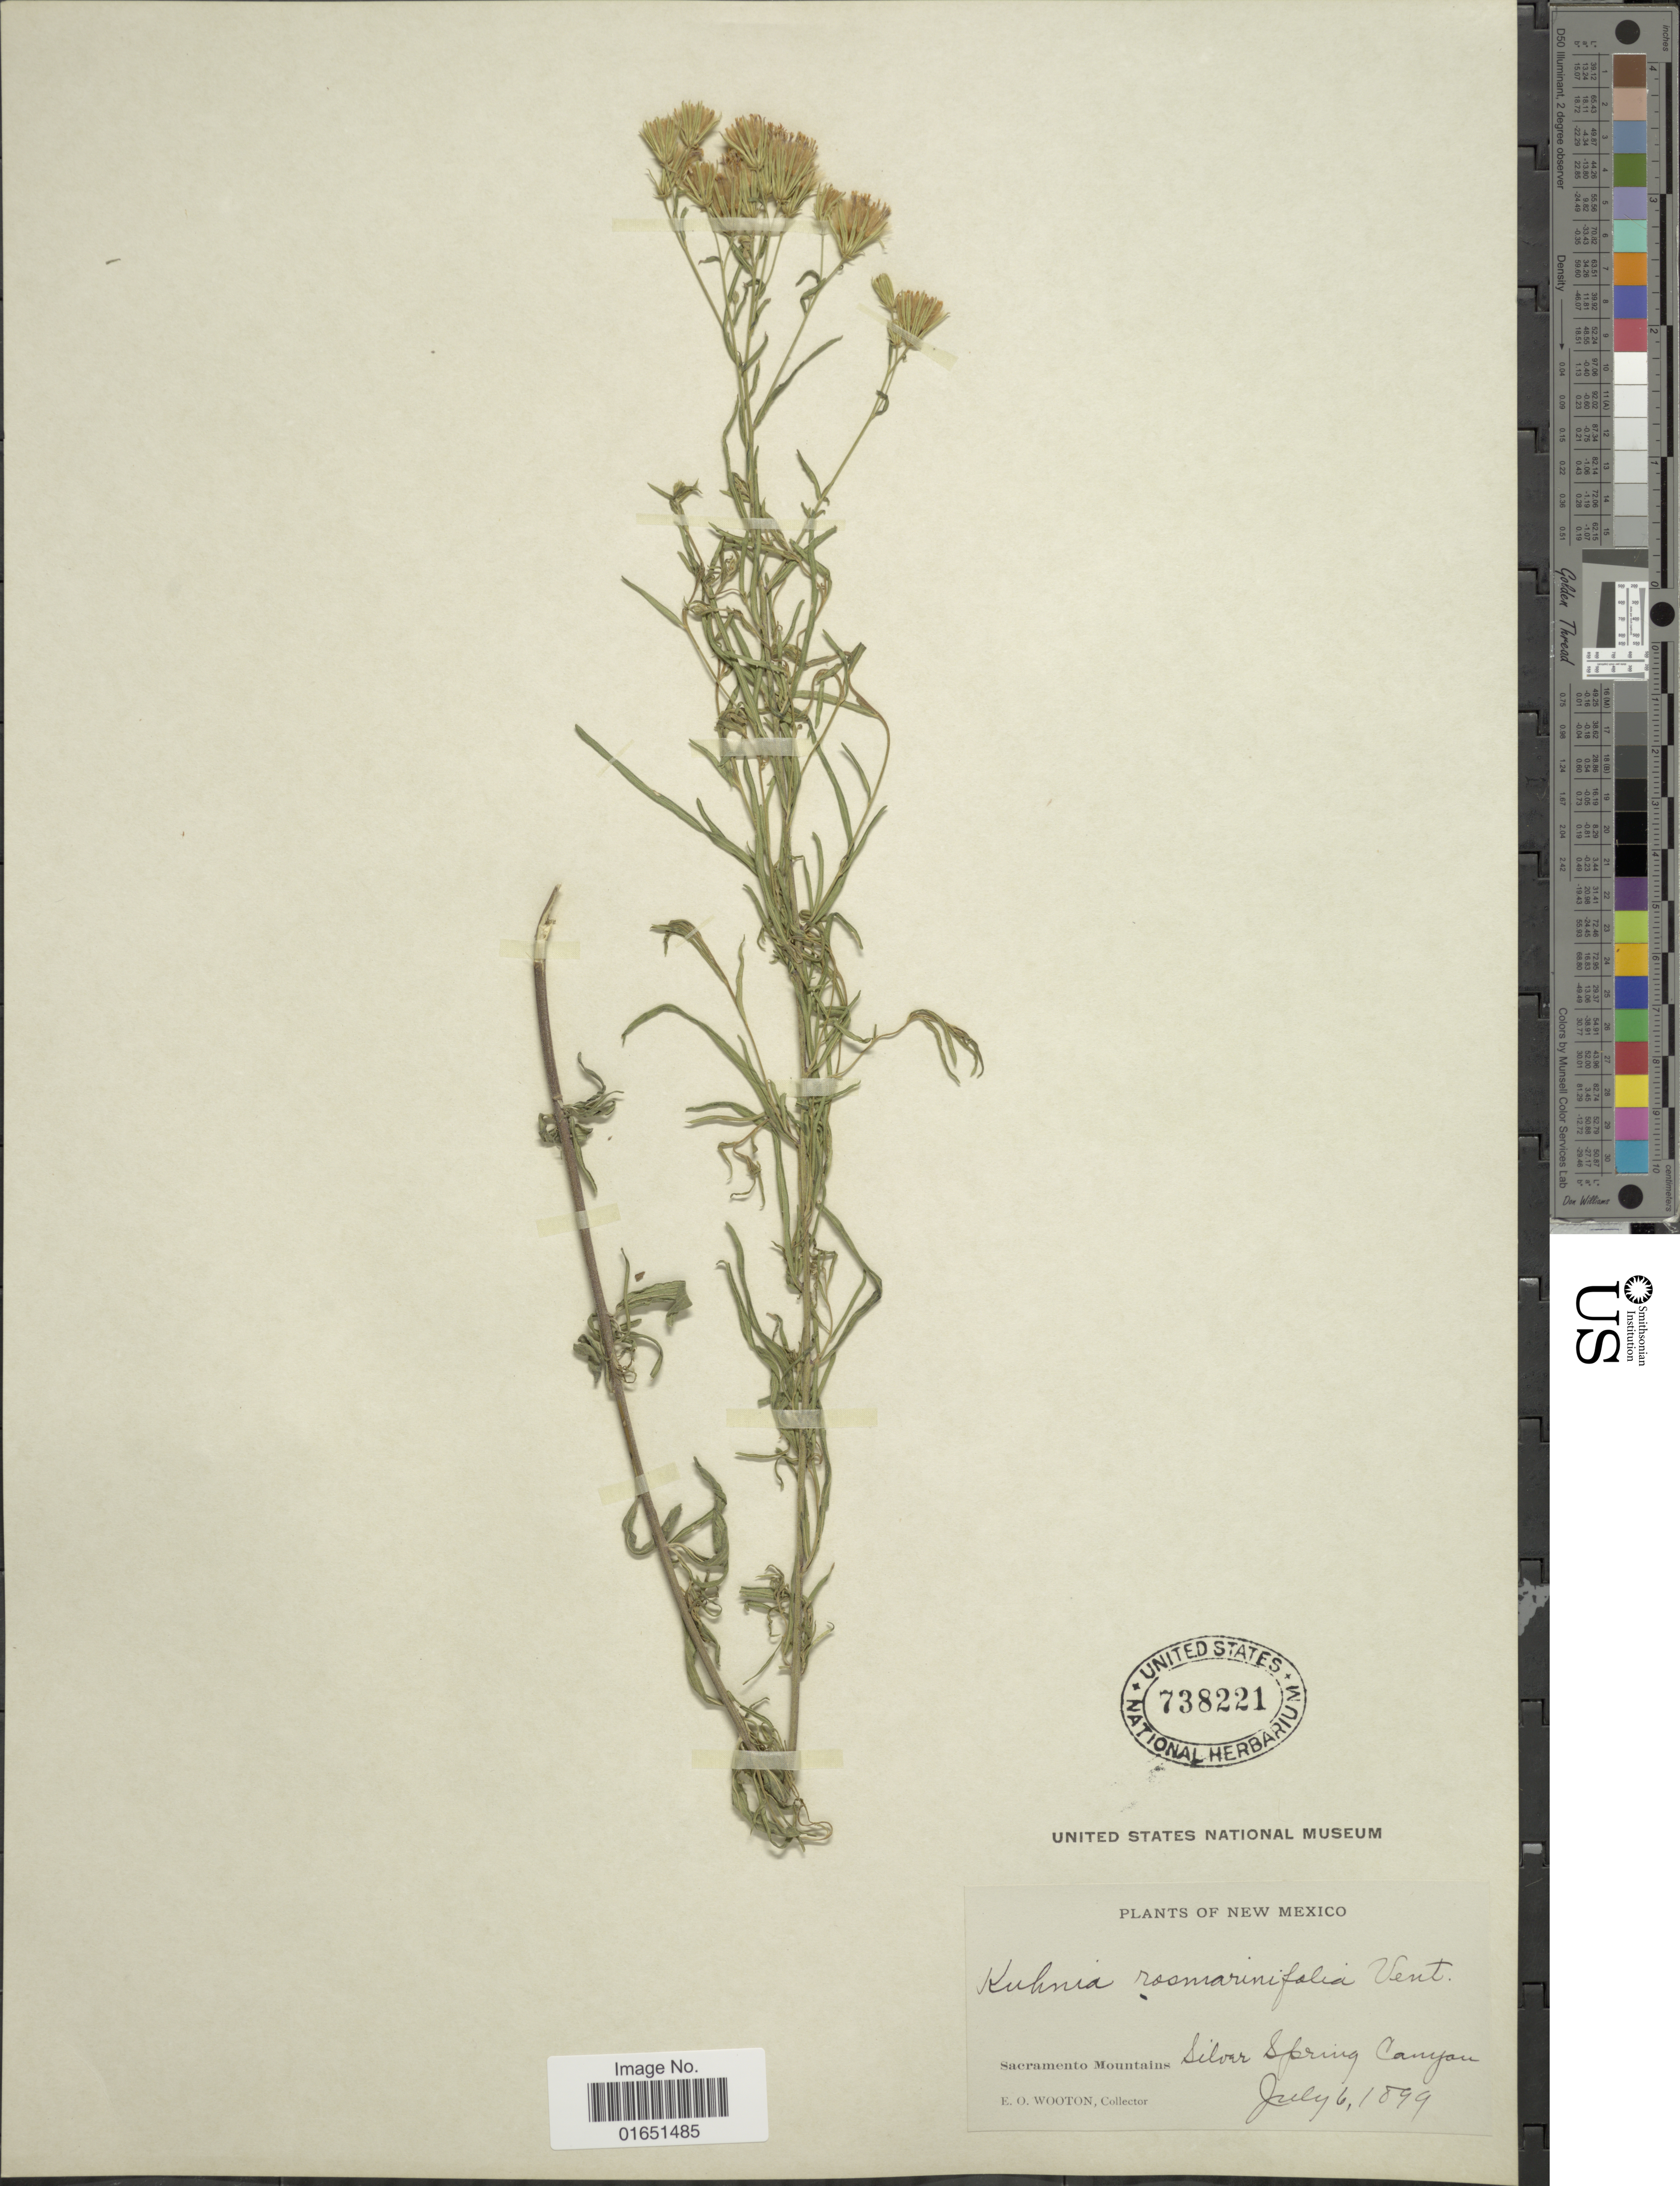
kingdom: Plantae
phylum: Tracheophyta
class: Magnoliopsida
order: Asterales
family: Asteraceae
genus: Brickellia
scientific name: Brickellia rosmarinifolia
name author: (Vent.) W.A. Weber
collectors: E. O. Wooton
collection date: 1899-07-06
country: United States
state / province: New Mexico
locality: Sacramento Mountains Silvar Spring Canyon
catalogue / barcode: US 738221